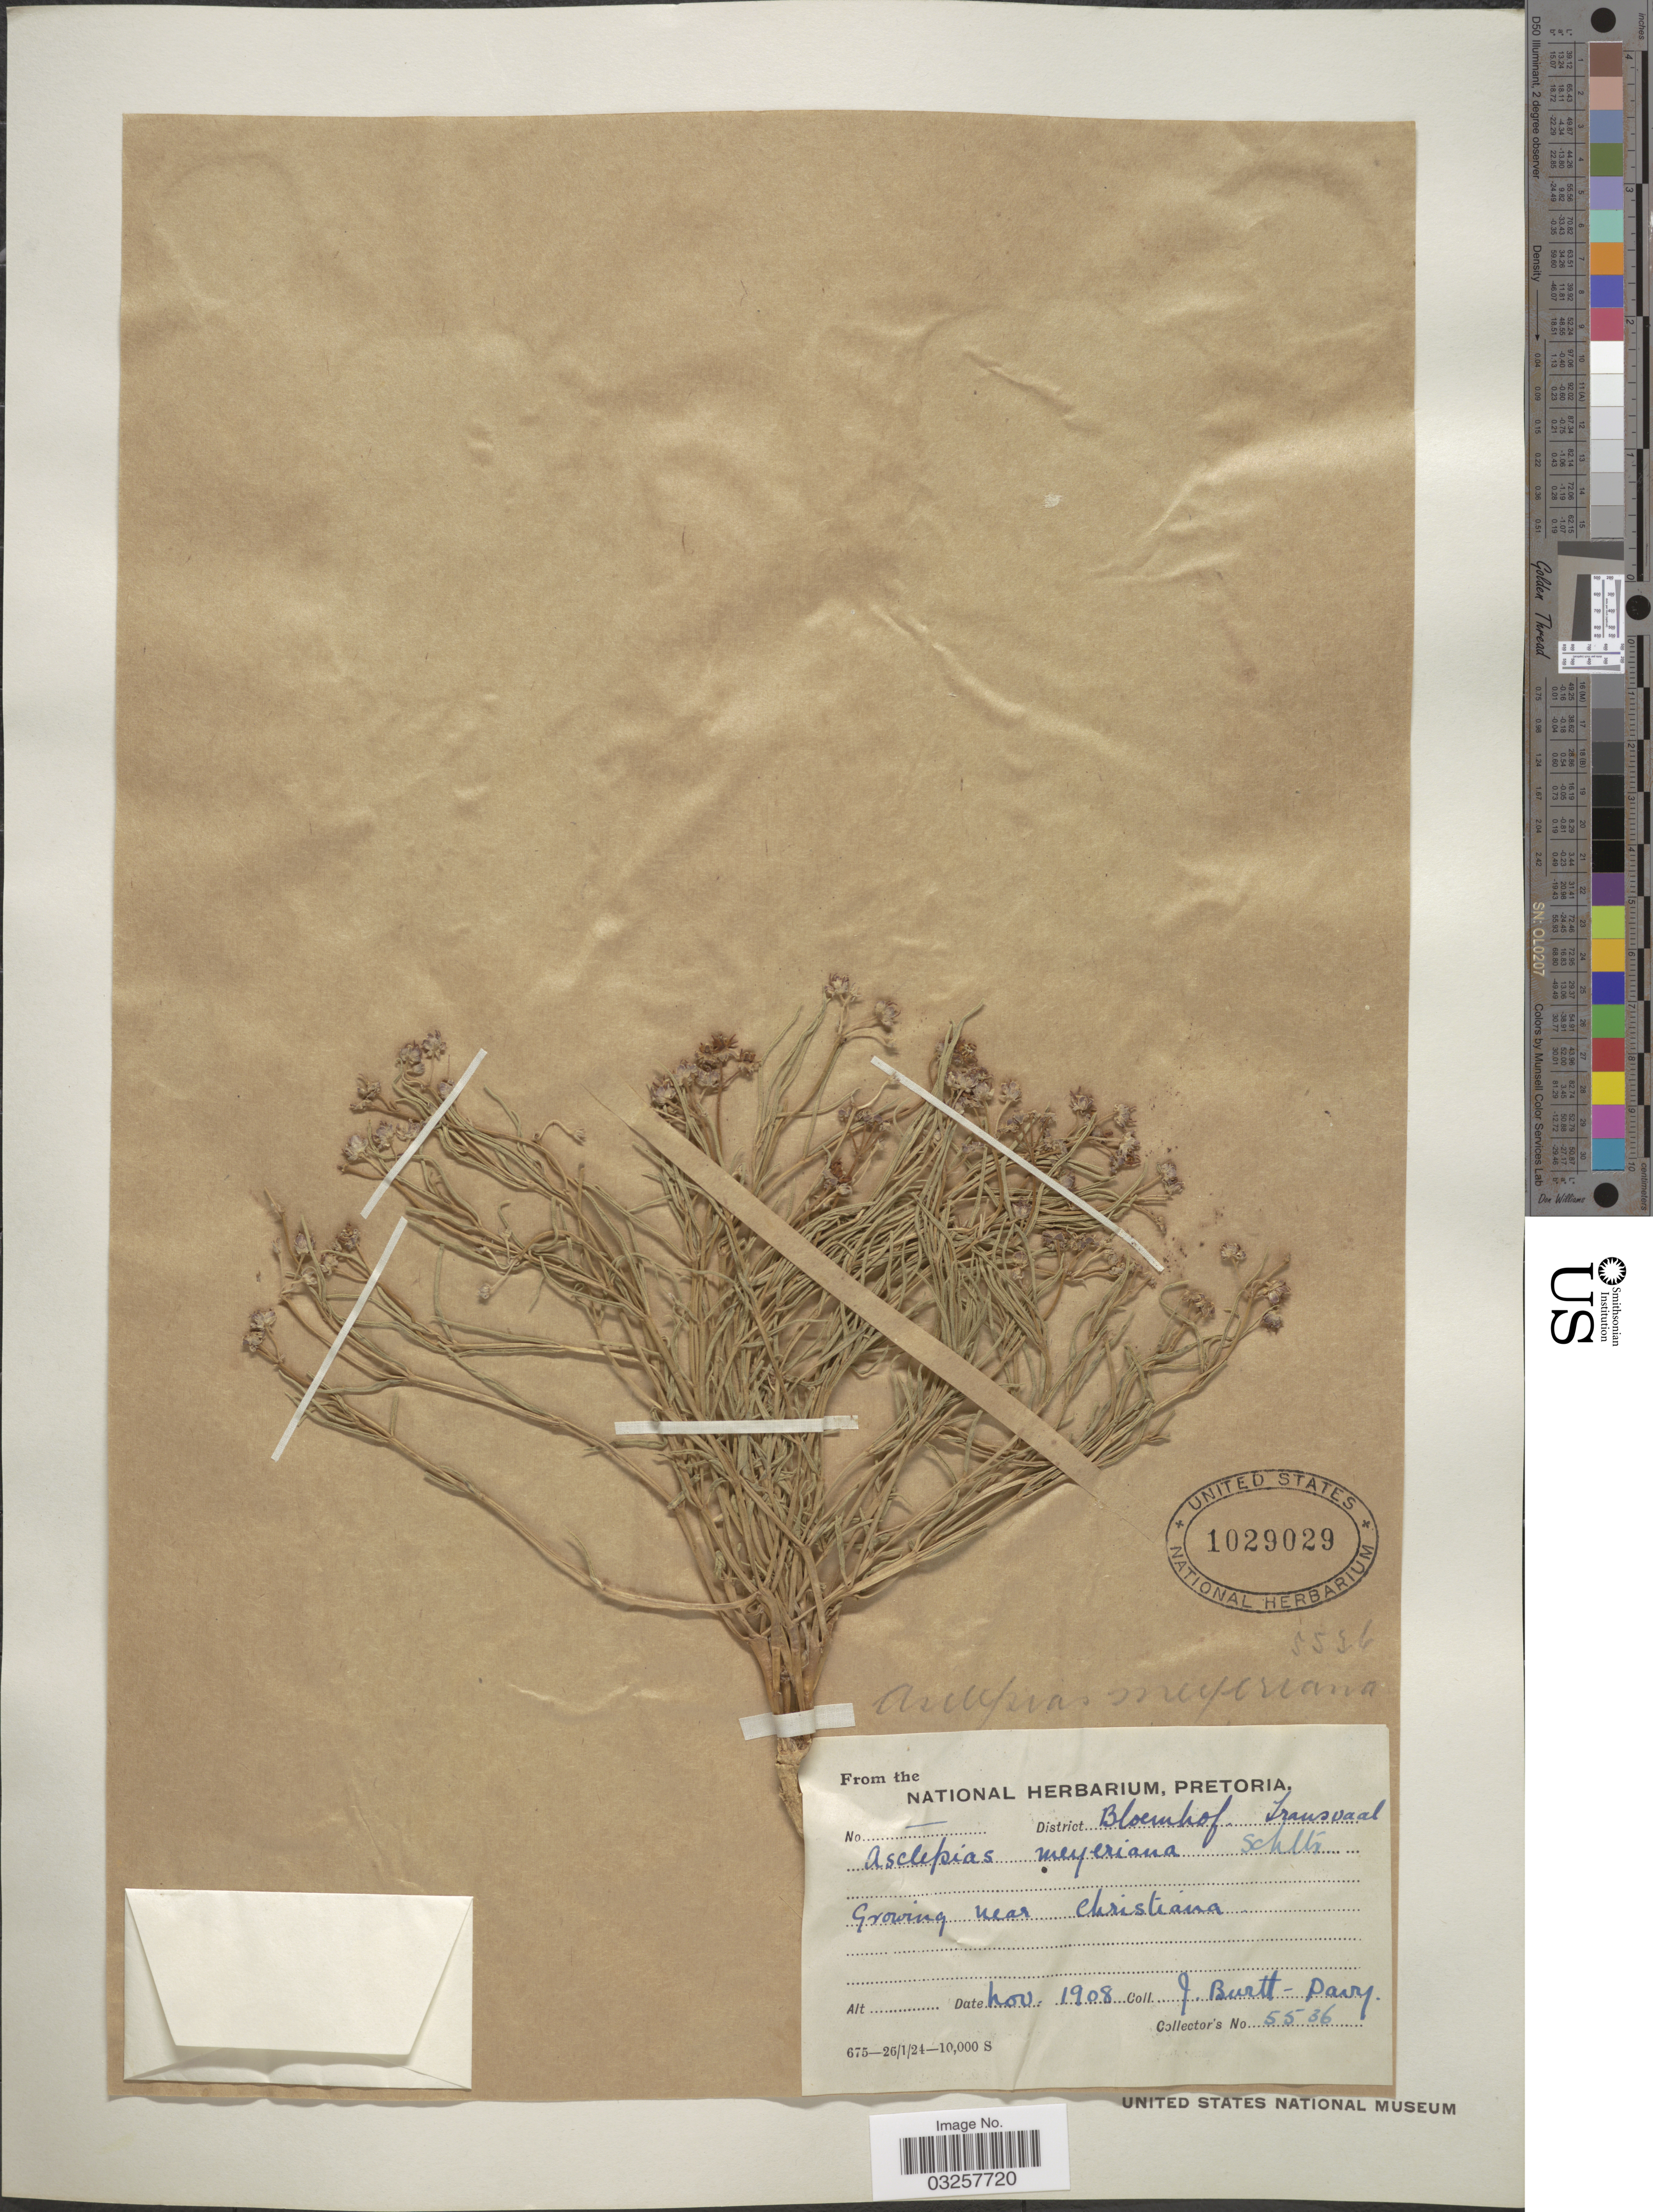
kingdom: Plantae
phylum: Tracheophyta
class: Magnoliopsida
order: Gentianales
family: Apocynaceae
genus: Asclepias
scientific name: Asclepias meyeriana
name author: (Schltr.) Schltr.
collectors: J. Burtt Davy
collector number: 5536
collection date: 1908-11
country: South Africa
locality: District Bloemhof. Transvaal. Near Christiana.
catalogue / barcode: US 1029029